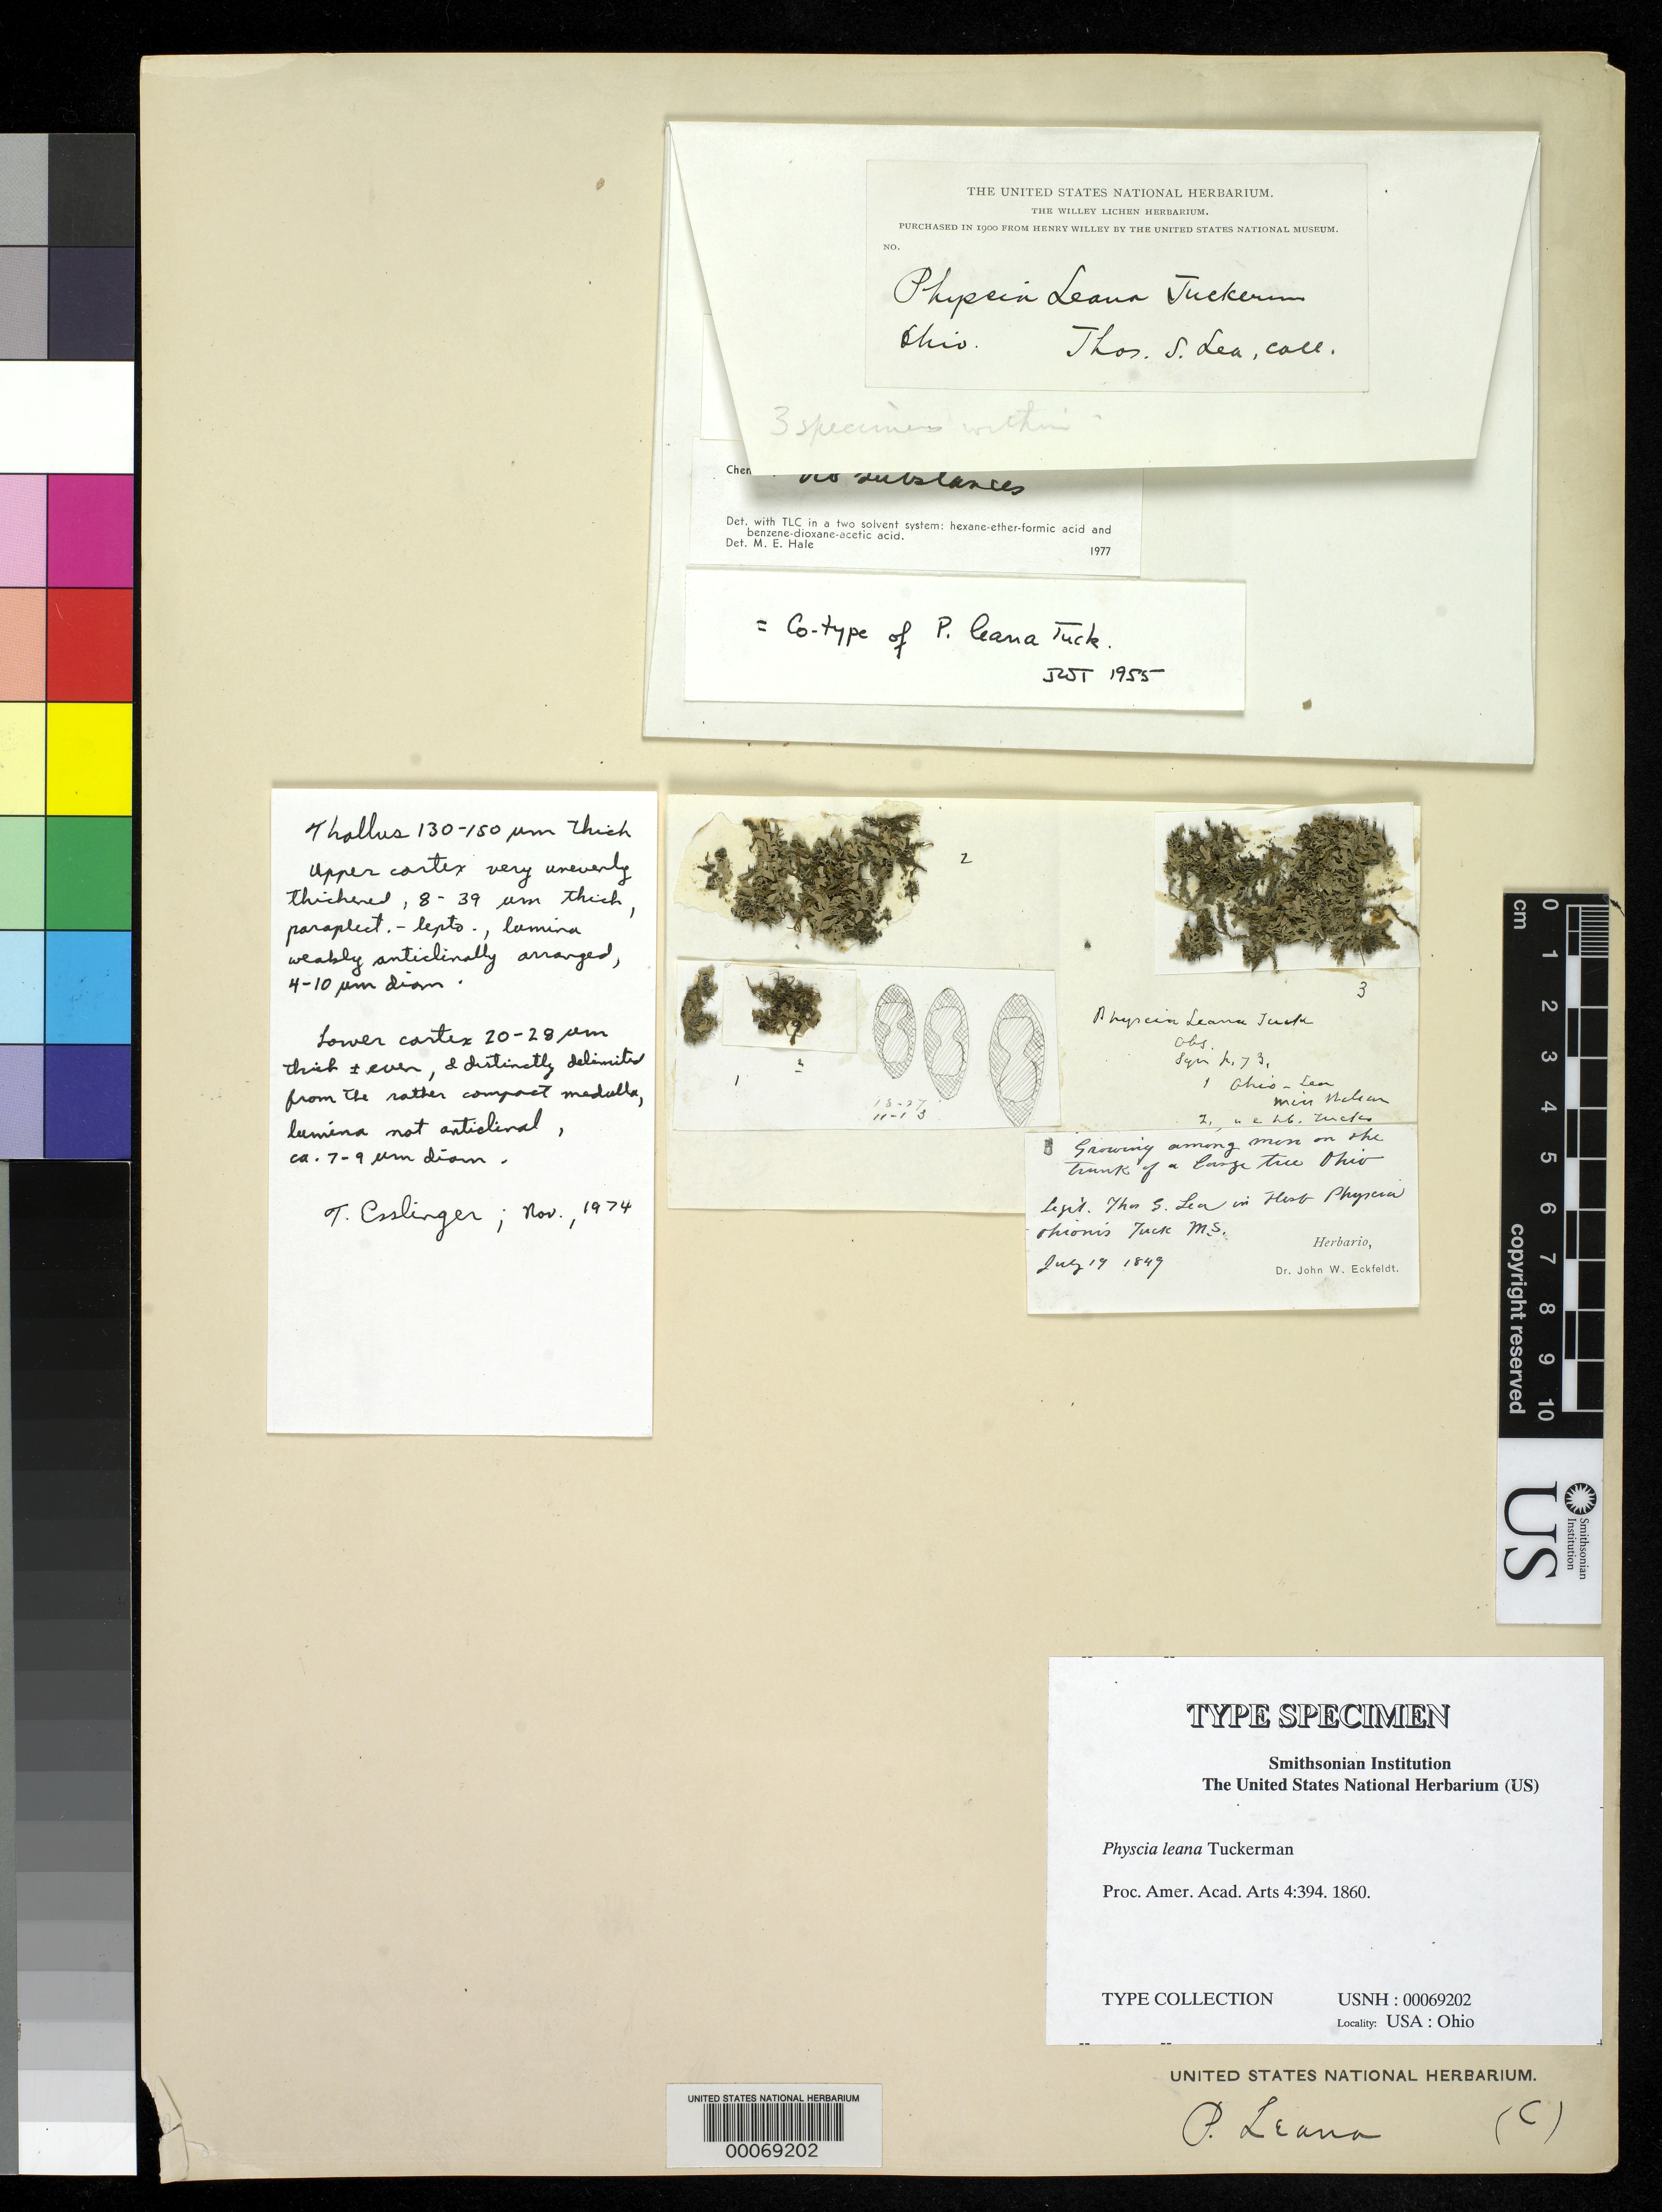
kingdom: Fungi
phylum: Ascomycota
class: Lecanoromycetes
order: Caliciales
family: Physciaceae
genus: Physcia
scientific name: Physcia leana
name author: Tuck.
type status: Type Collection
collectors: T. Lea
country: United States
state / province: Ohio